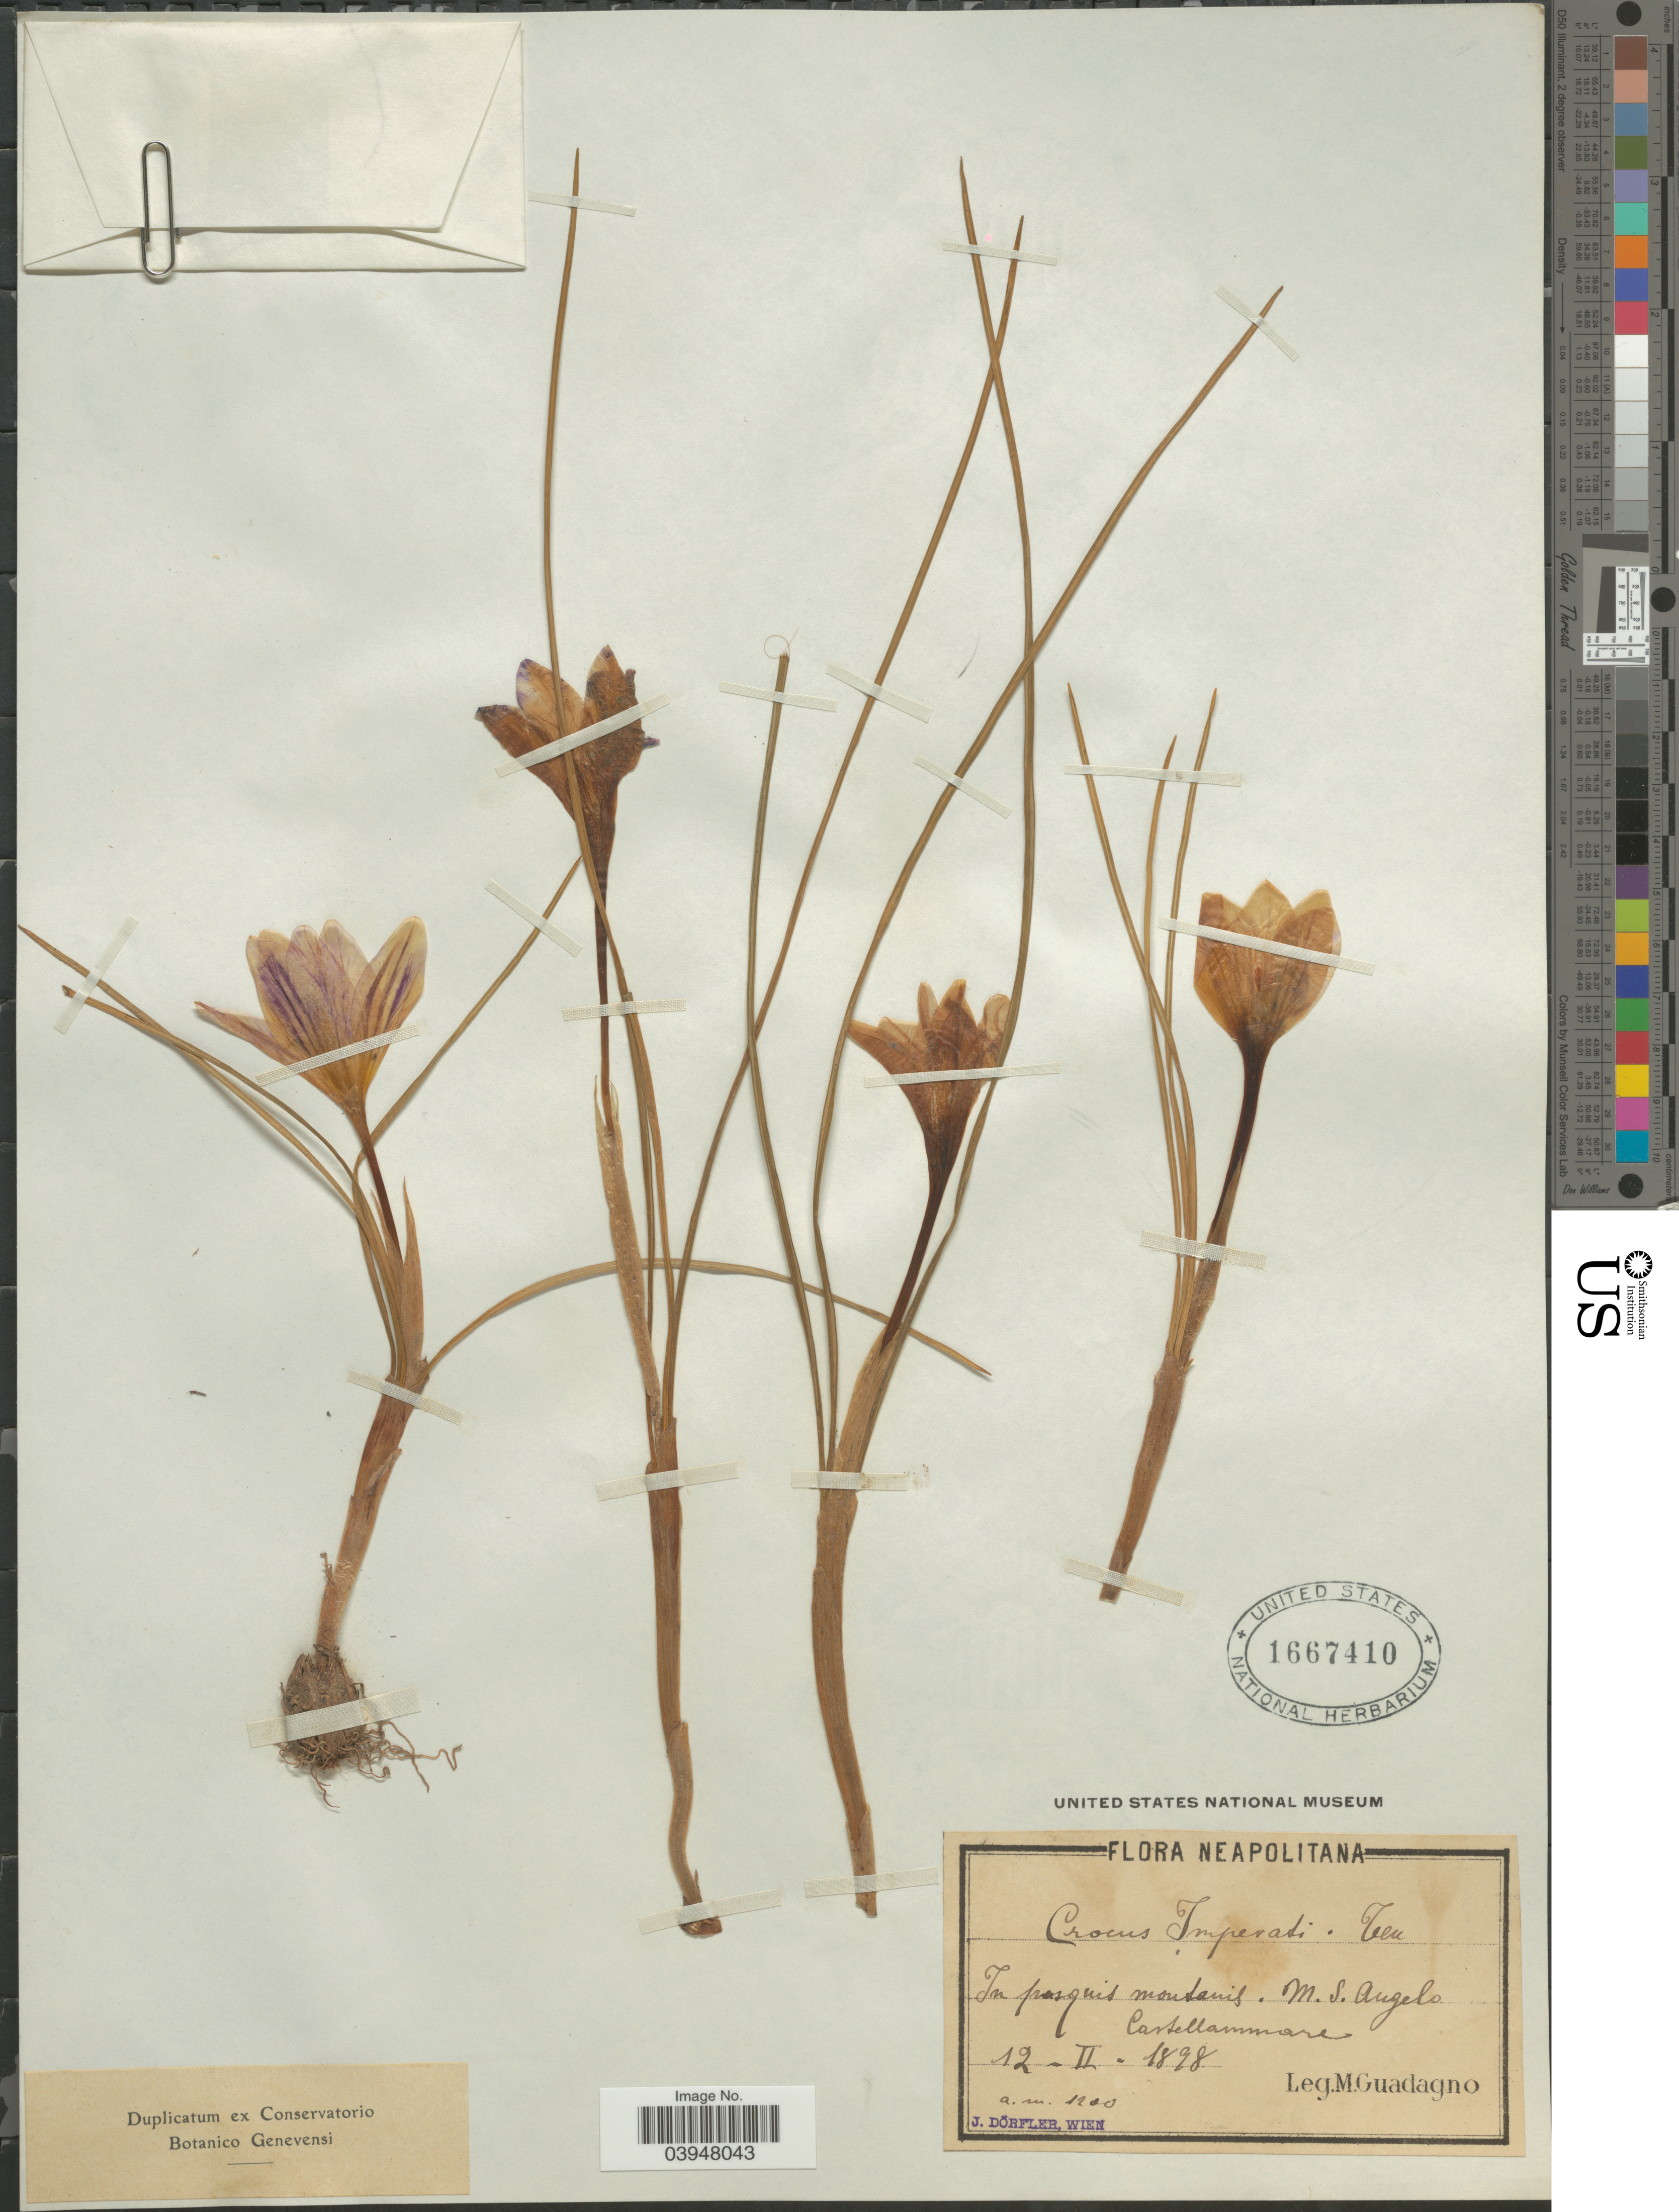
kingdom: Plantae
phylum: Tracheophyta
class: Liliopsida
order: Asparagales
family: Iridaceae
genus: Crocus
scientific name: Crocus imperati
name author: Ten.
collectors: M. Guadagno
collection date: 1898-02-12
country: Italy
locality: Neapolitana. In pasquis mountains. M. S. Angelo. Castellammare.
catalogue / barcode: US 1667410